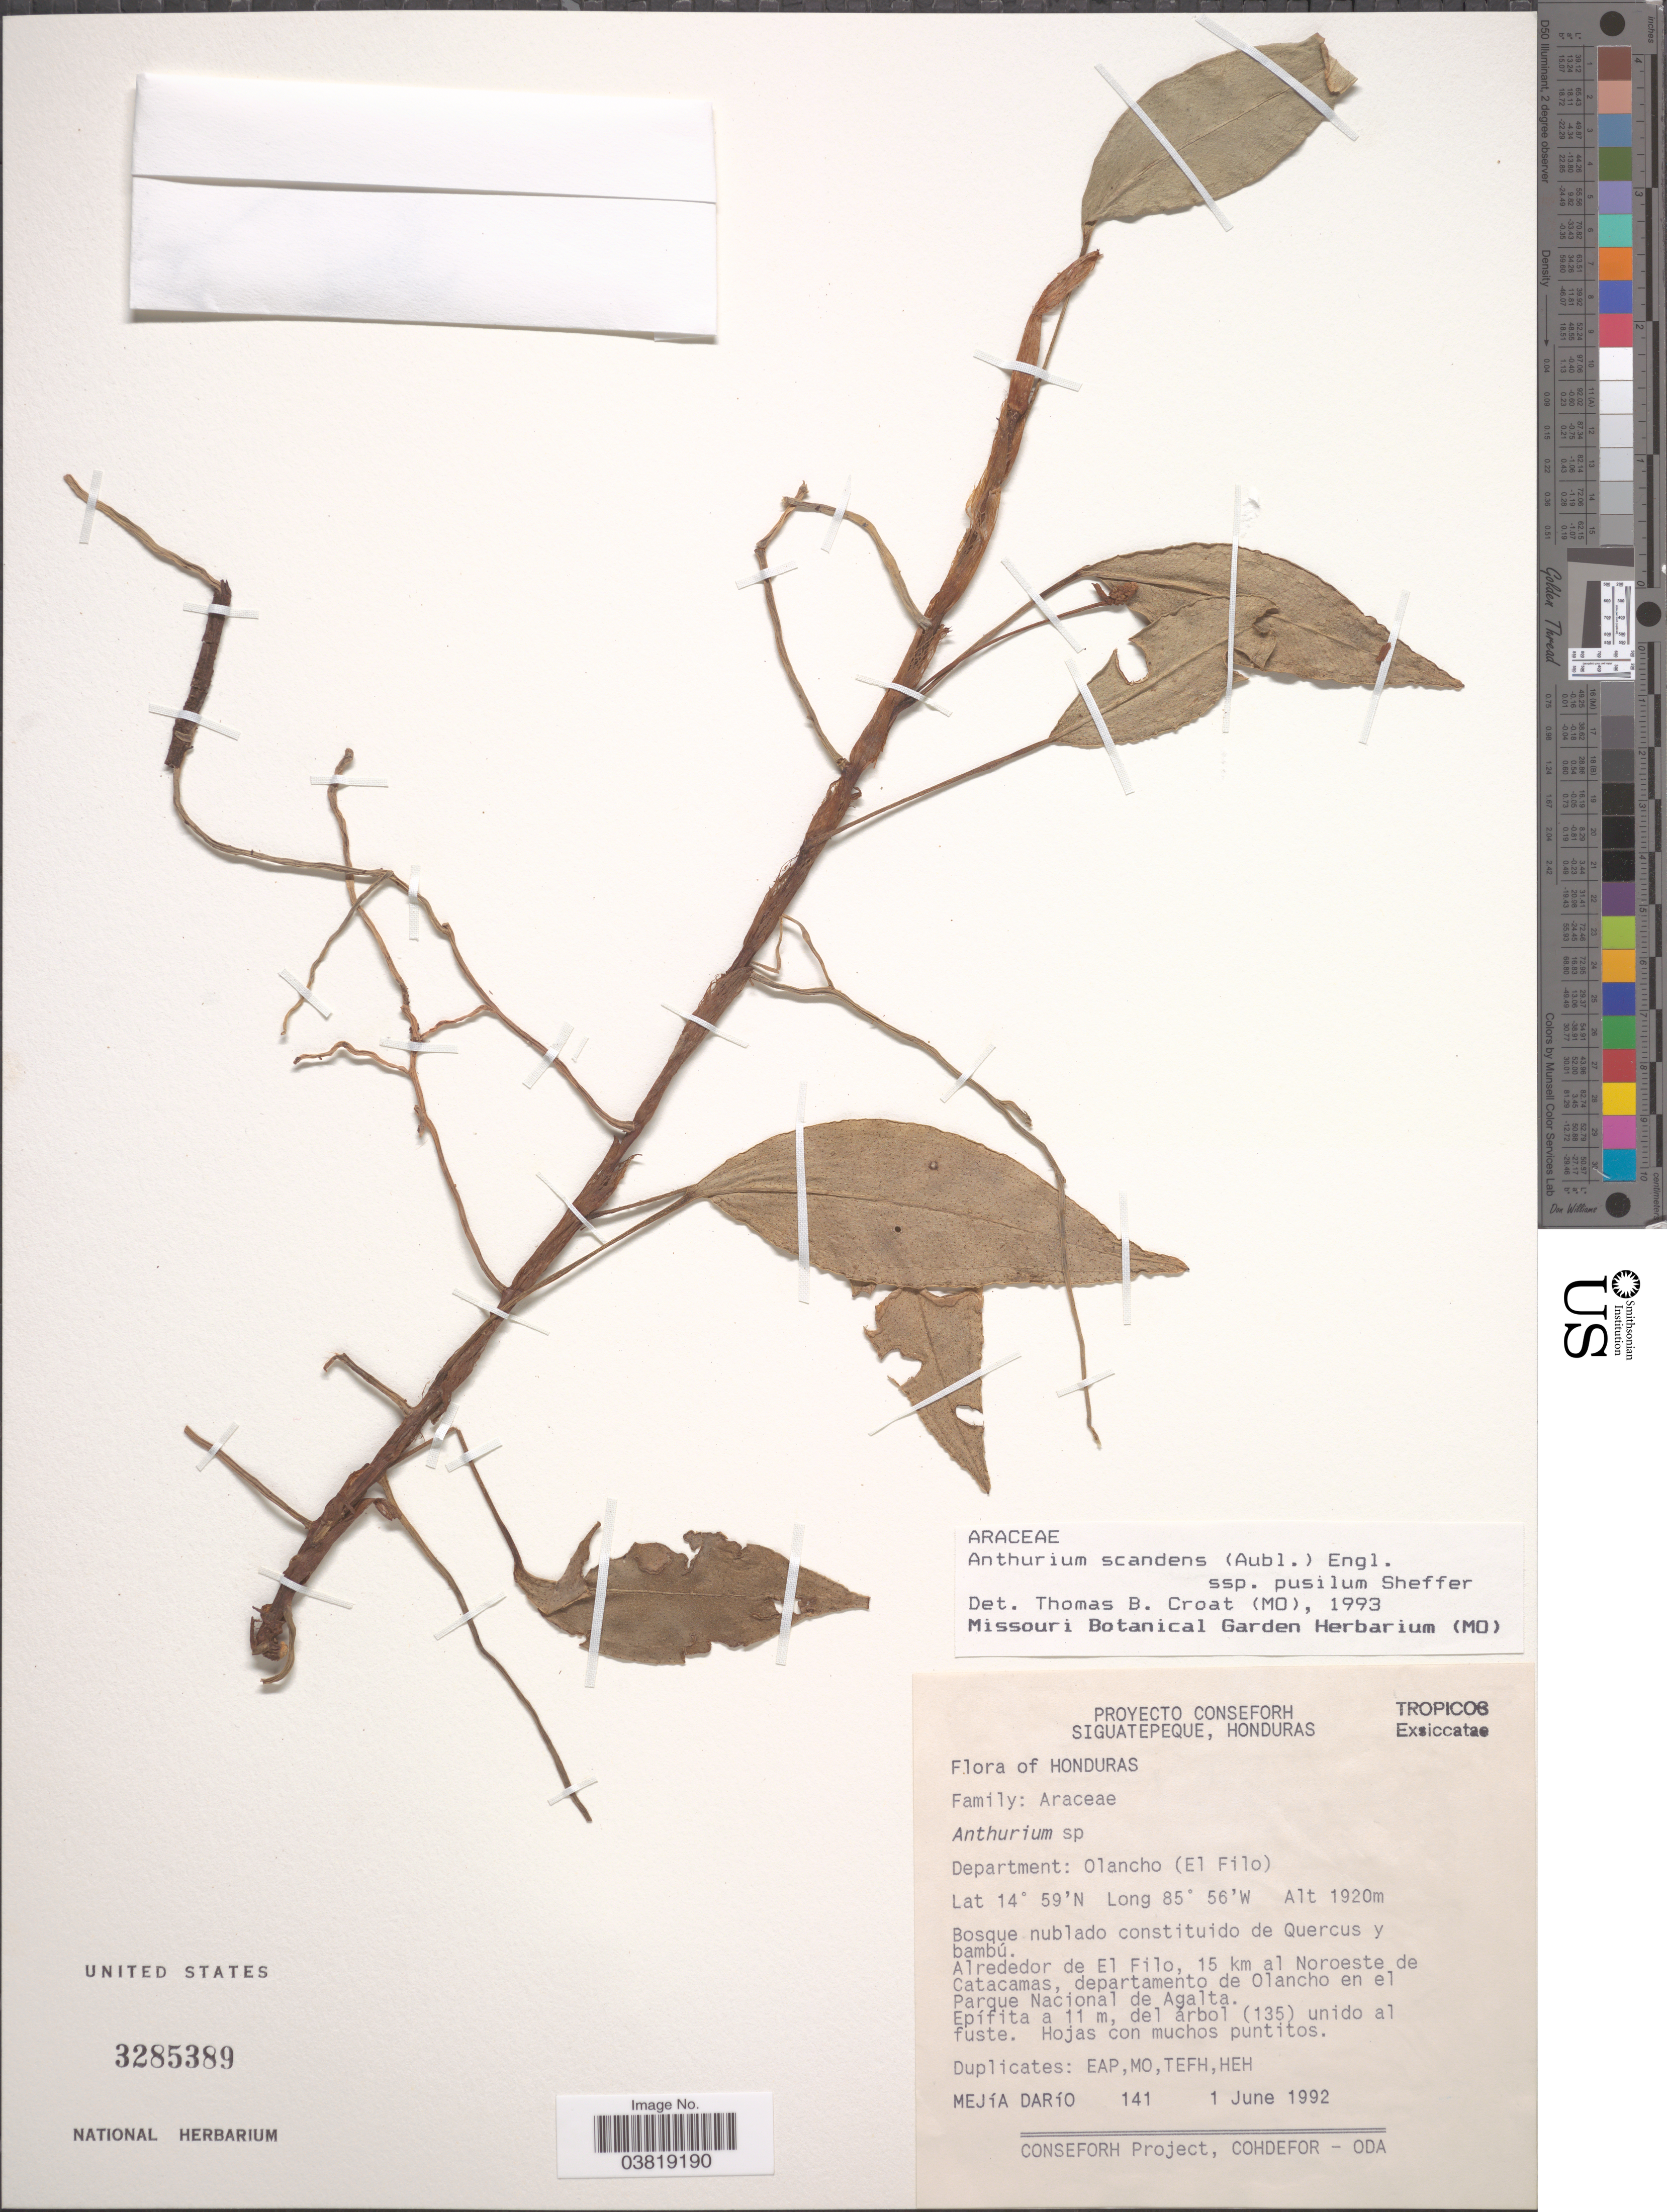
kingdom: Plantae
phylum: Tracheophyta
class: Liliopsida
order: Alismatales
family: Araceae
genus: Anthurium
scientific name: Anthurium scandens subsp. pusillum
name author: Sheffer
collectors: M. Dário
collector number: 141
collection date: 1992-06-01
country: Honduras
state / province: Olancho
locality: Department: Olancho (El Filo). Alrededor de El Filo, 15 km al Noroeste de Catacamas, departamento de Olancho en el Parque Nacional de Agalta.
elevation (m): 1920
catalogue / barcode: US 3285389